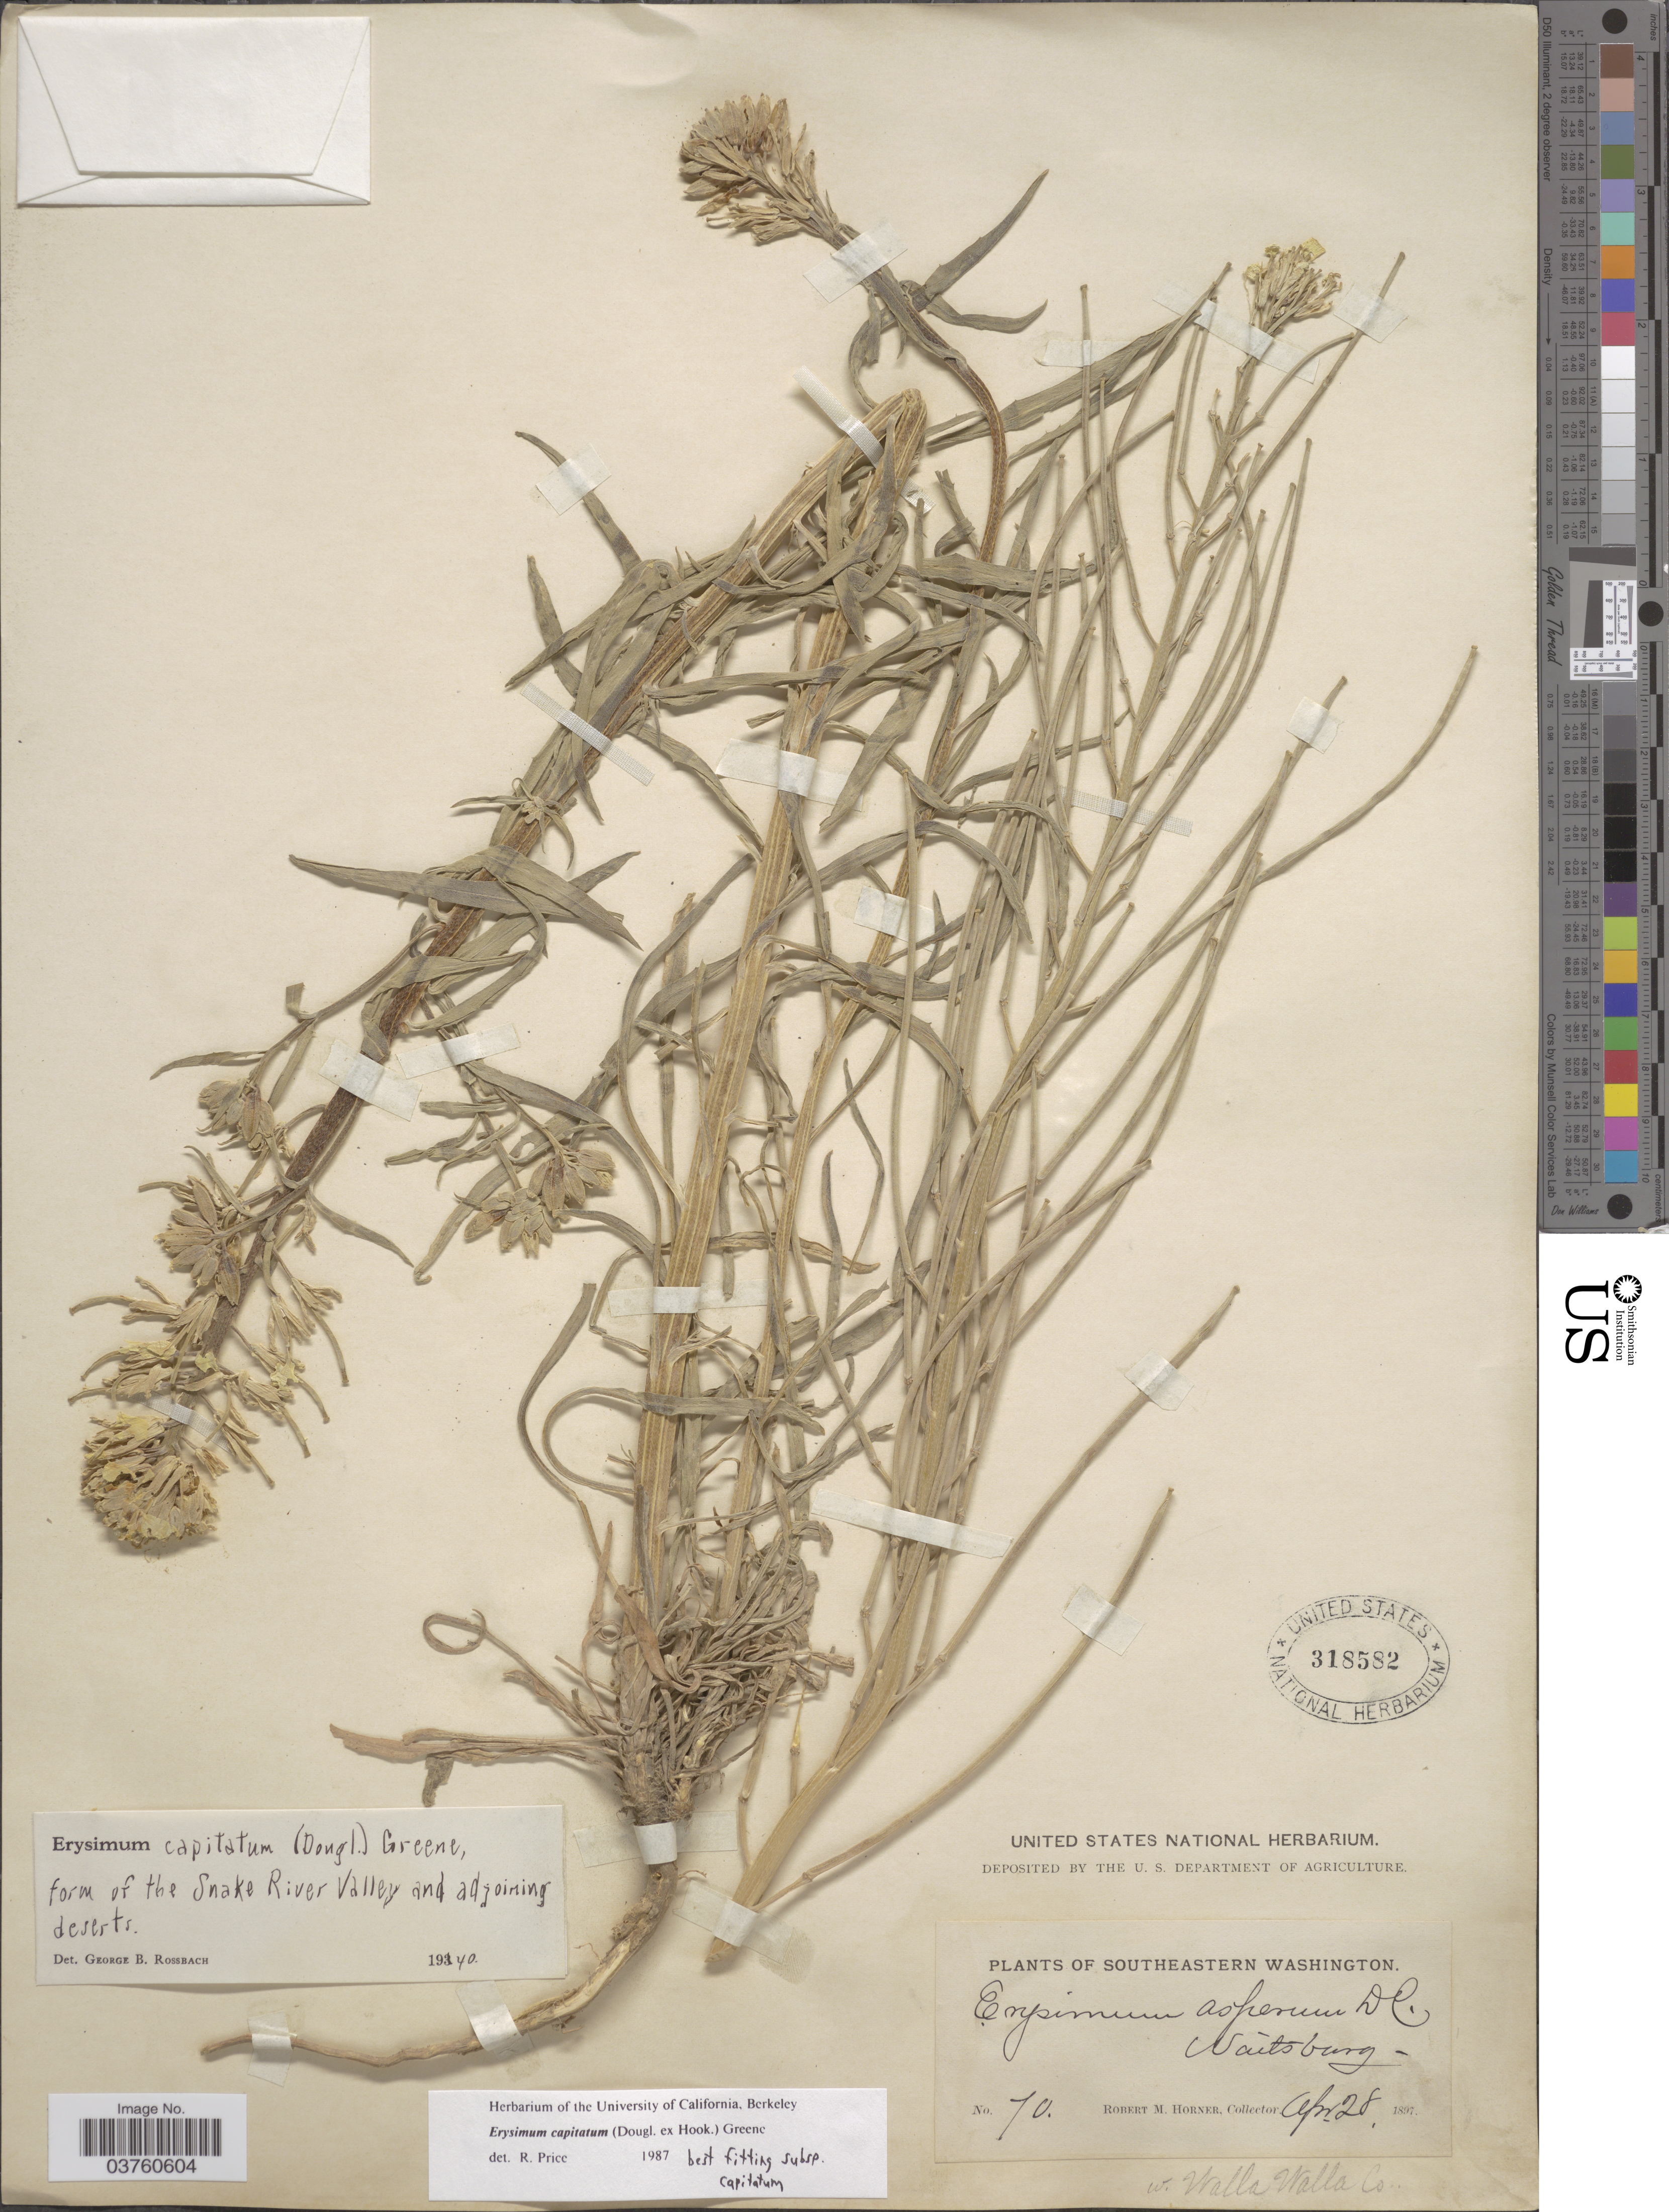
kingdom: Plantae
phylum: Tracheophyta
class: Magnoliopsida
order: Brassicales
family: Brassicaceae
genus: Erysimum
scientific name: Erysimum capitatum subsp. capitatum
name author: (Douglas ex Hook.) Greene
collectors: R. Horner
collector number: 70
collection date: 1897-04-28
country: United States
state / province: Washington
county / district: Walla Walla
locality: Southeastern Washington. Waitsburg. W. Walla Walla Co.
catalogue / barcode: US 318582